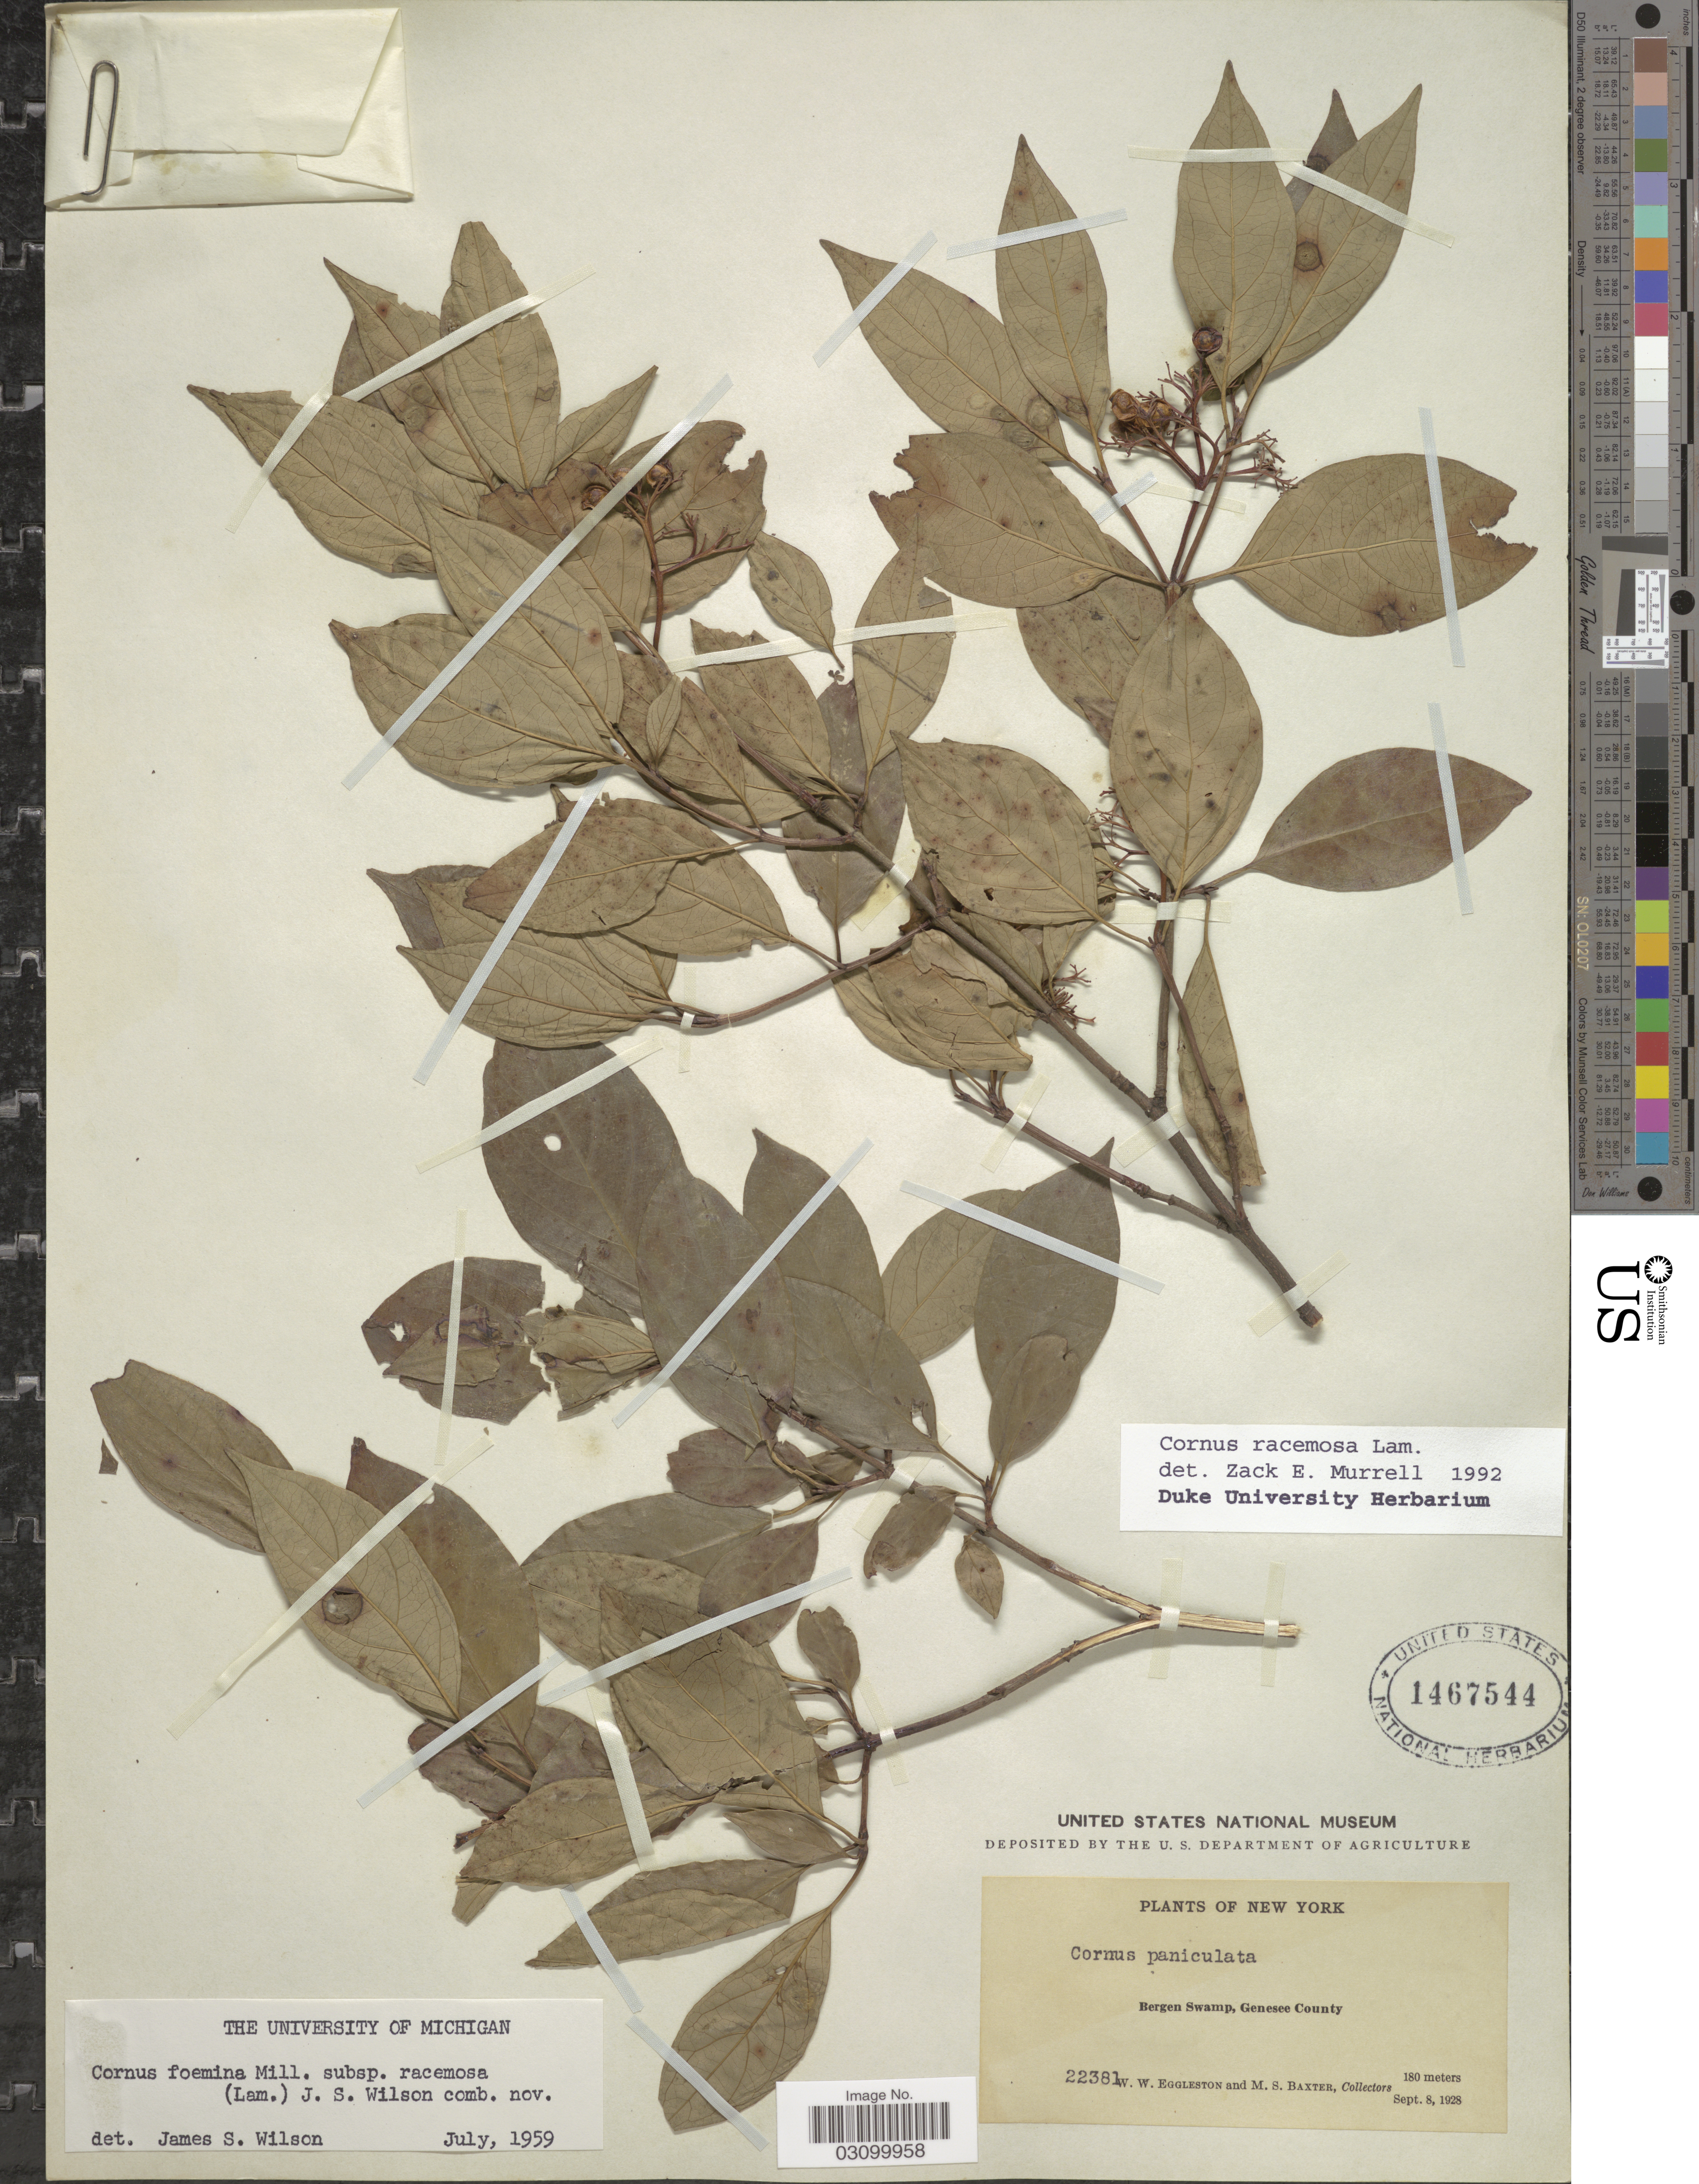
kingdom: Plantae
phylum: Tracheophyta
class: Magnoliopsida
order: Cornales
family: Cornaceae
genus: Cornus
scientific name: Cornus racemosa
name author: Lam.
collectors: W. W. Eggleston & M. Baxter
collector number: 22381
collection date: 1928-09-08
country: United States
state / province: New York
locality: Bergen Swamp, Genesee County.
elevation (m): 180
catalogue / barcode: US 1467544